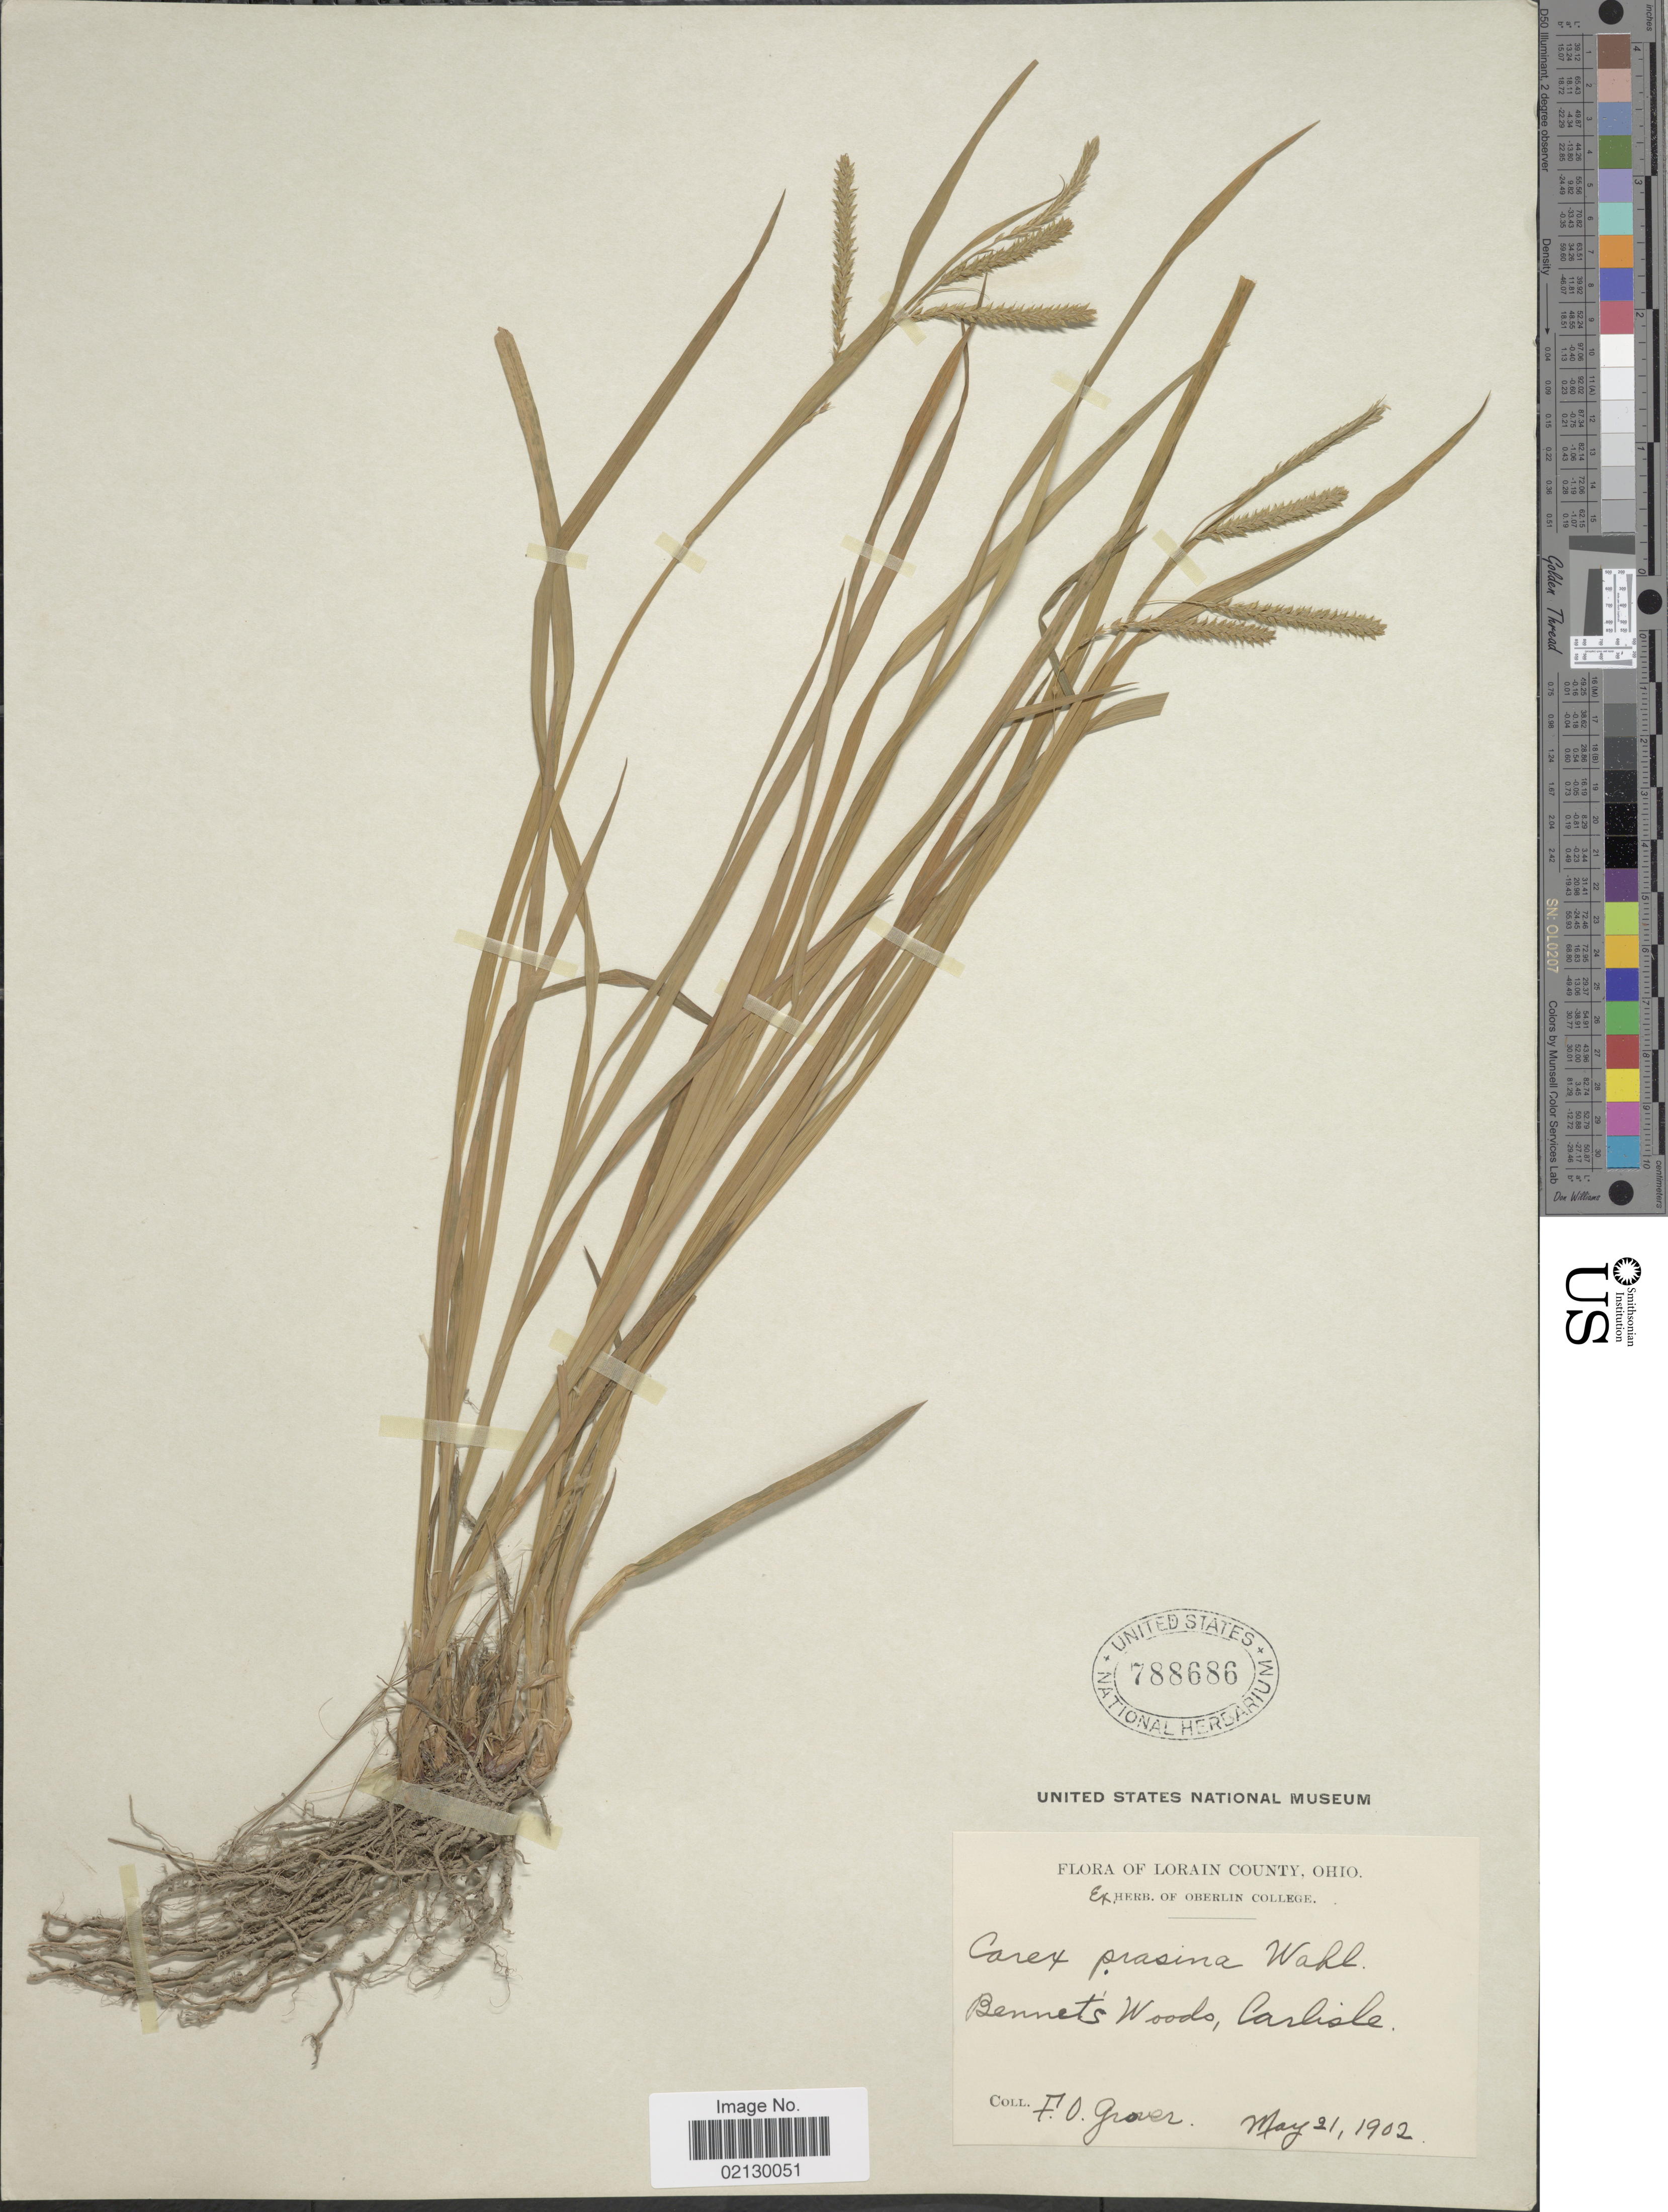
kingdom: Plantae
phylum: Tracheophyta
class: Liliopsida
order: Poales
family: Cyperaceae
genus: Carex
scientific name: Carex prasina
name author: Wahlenb.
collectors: F. Grover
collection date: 1902-05-21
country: United States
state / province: Ohio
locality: Lorain County, Bennets Woods, Carlisle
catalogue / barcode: US 788686